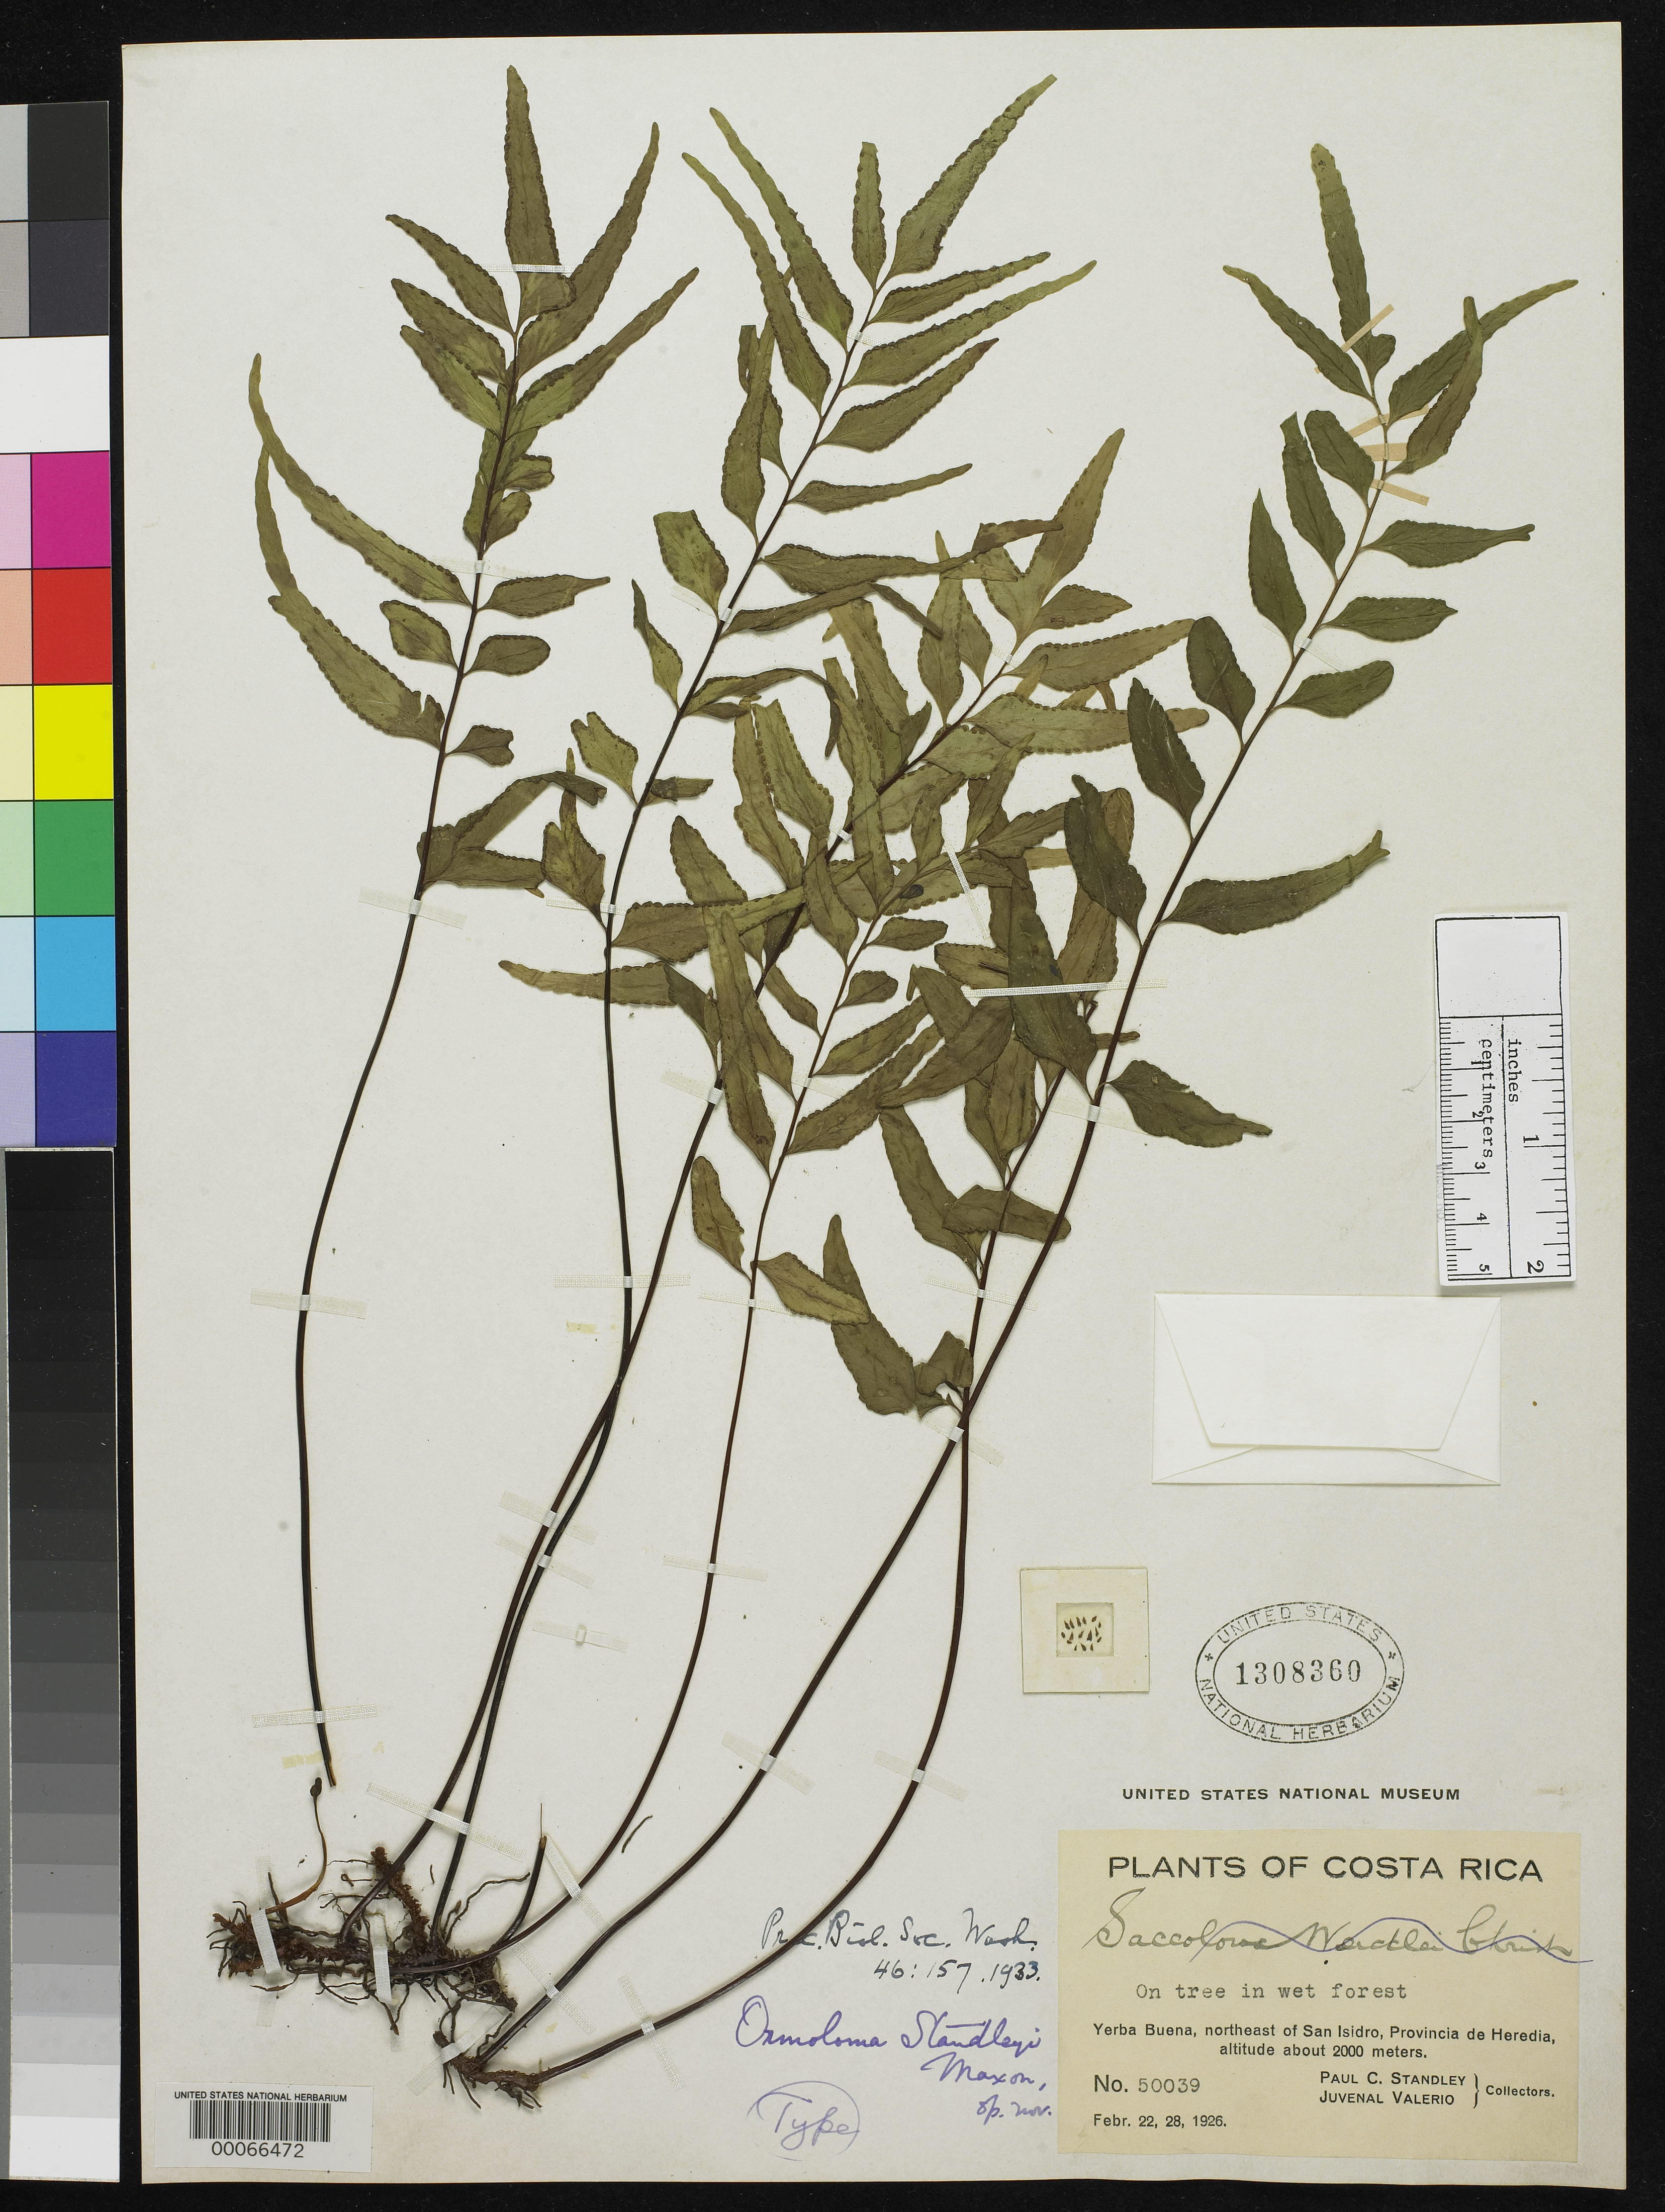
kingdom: Plantae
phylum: Tracheophyta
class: Polypodiopsida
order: Polypodiales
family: Lindsaeaceae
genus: Ormoloma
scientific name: Ormoloma standleyi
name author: Maxon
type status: Holotype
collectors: P. C. Standley & J. Valerio R.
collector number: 50039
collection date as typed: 22 Feb 1926 to 28 Feb 1926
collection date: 1926-02-22/1926-02-28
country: Costa Rica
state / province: Heredia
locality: Yerba Buena, NE of San Isidro.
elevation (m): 2000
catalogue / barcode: US 1308360